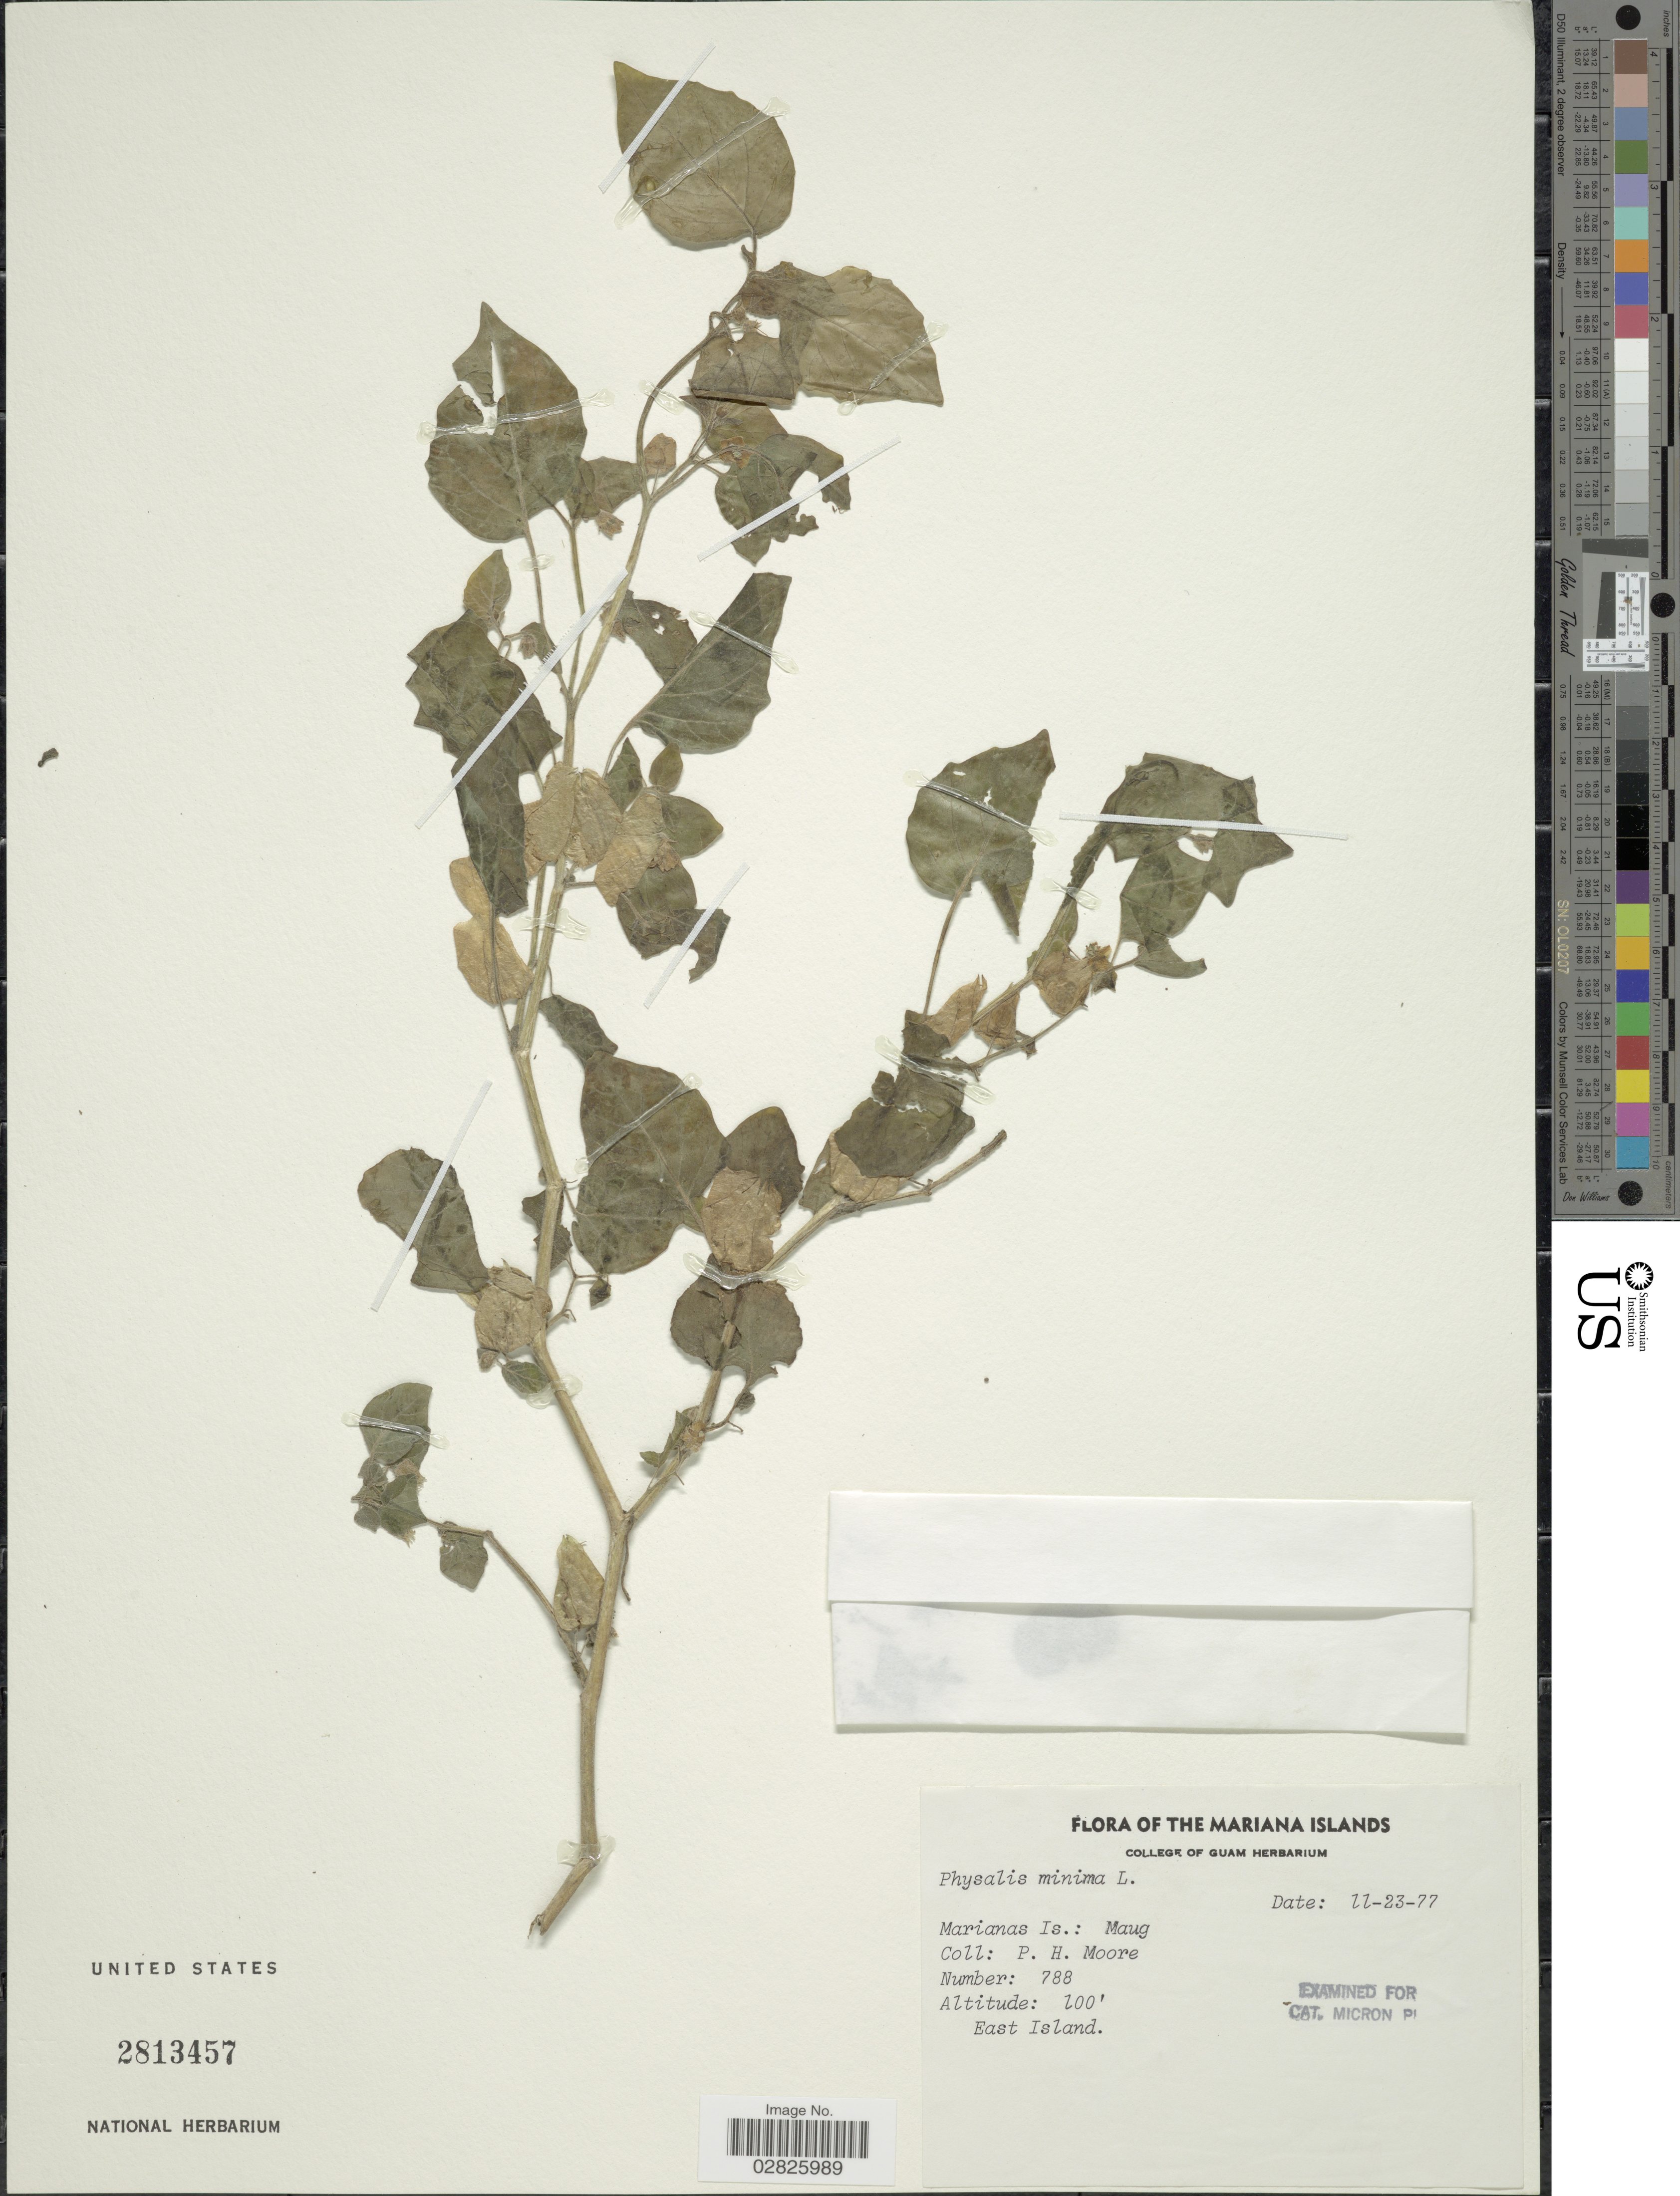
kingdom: Plantae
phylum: Tracheophyta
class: Magnoliopsida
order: Solanales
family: Solanaceae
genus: Physalis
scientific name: Physalis minima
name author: L.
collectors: P. H. Moore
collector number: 788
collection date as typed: Transcribed d/m/y: 23/11/77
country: Northern Mariana Islands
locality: Mariana Islands. Maug. East Island.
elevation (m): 30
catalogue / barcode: US 2813457